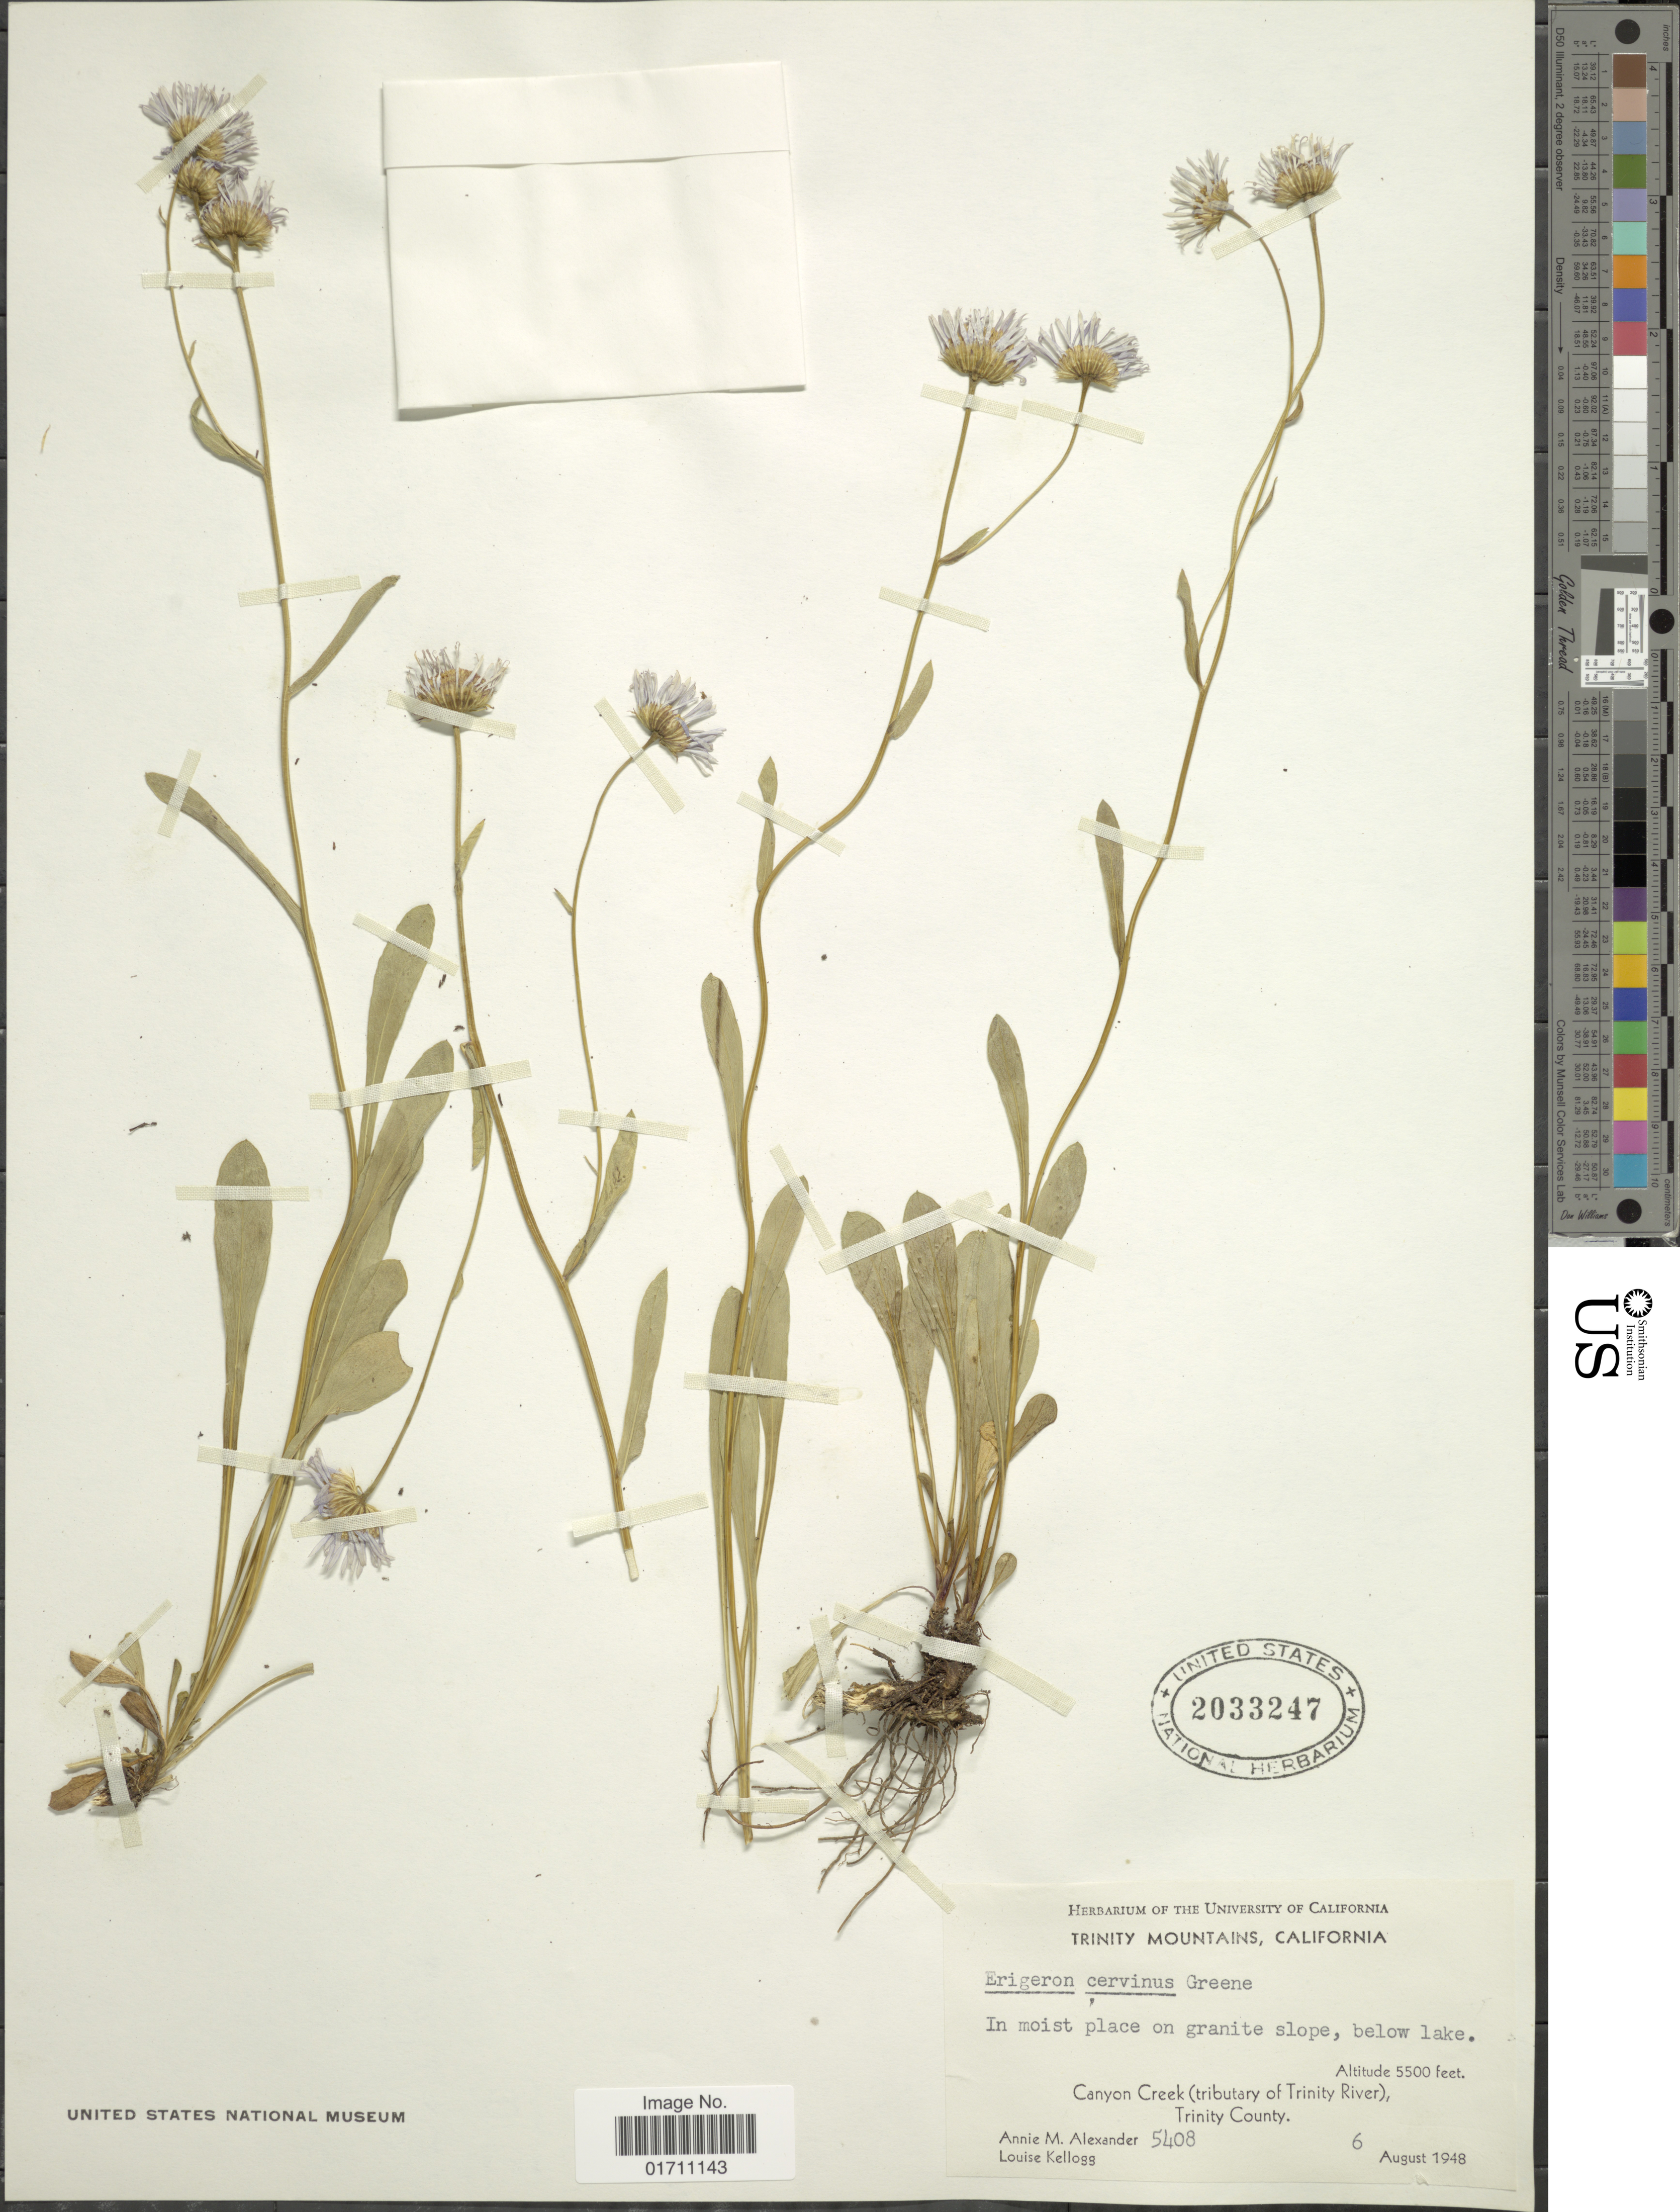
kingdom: Plantae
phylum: Tracheophyta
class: Magnoliopsida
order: Asterales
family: Asteraceae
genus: Erigeron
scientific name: Erigeron cervinus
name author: Greene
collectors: A. M. Alexander & L. Kellogg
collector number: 5408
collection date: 1948-08-06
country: United States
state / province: California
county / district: Trinity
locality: Trinity Mountains, In moist place on granitic slope, below lake. Canyon Creek (tributary of Trinity River), Trinity County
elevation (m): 1676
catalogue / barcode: US 2033247